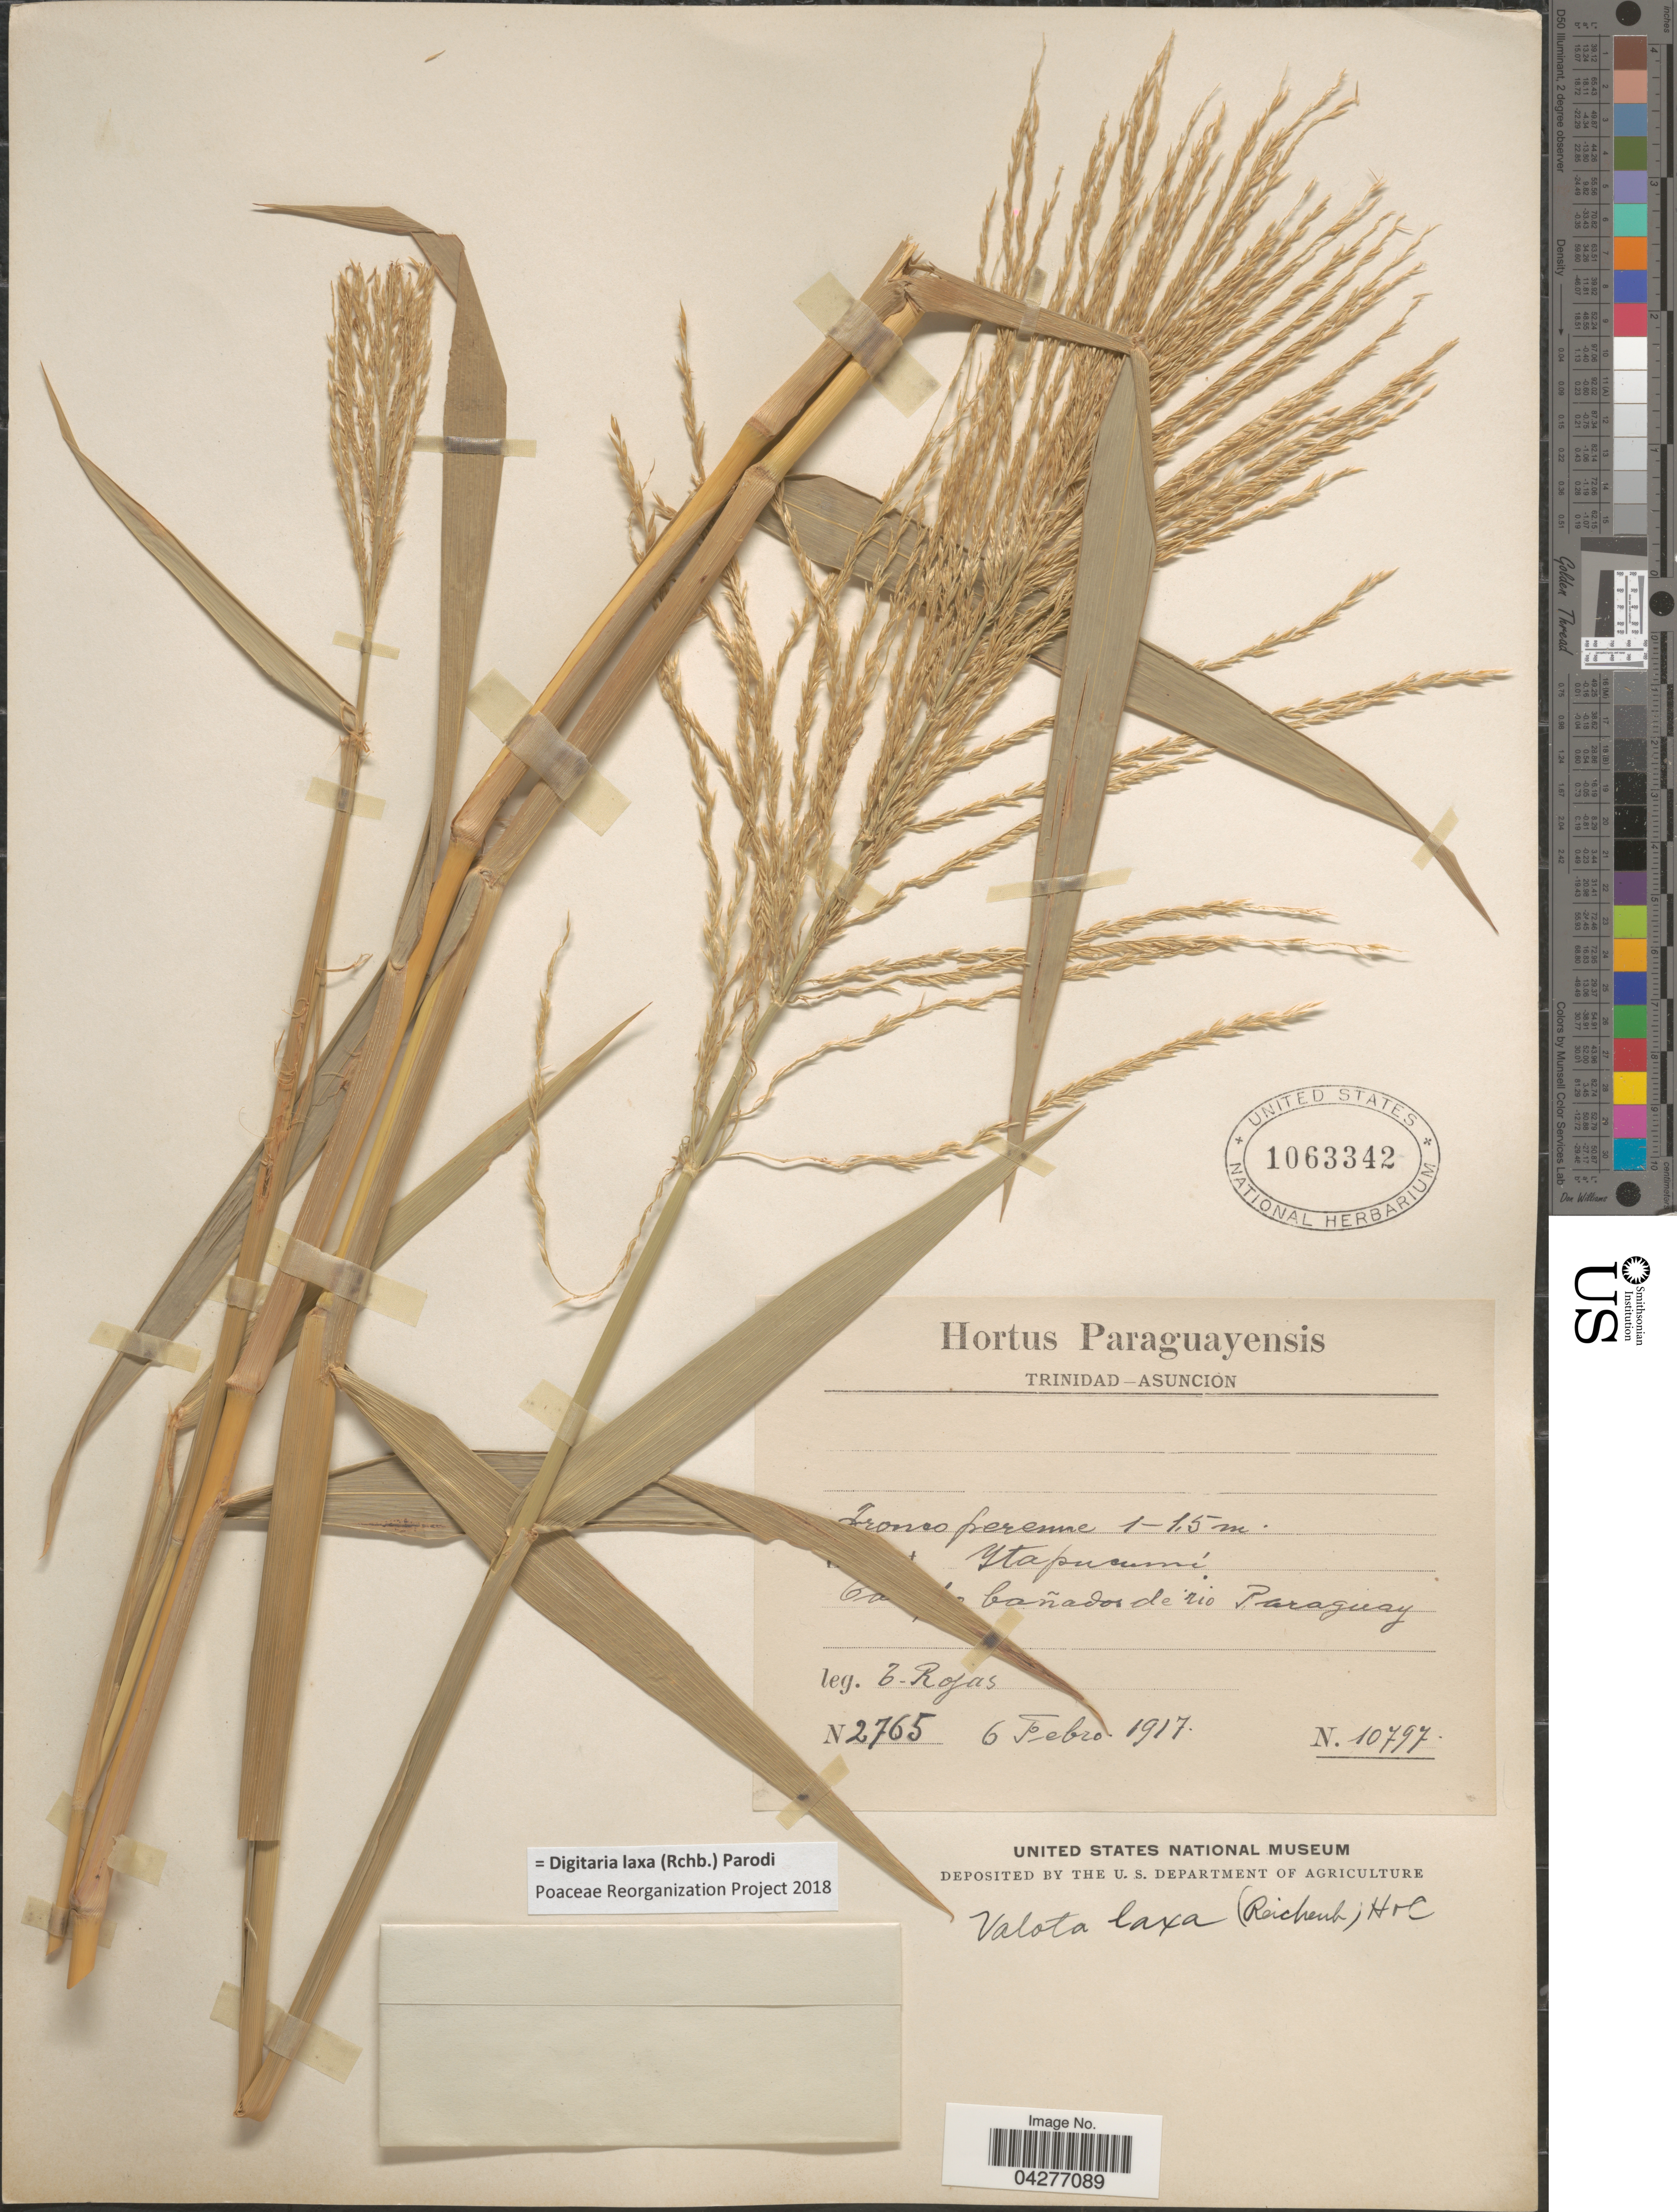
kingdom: Plantae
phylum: Tracheophyta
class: Liliopsida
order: Poales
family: Poaceae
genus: Digitaria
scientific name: Digitaria laxa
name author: (Rchb. ex A. Spreng.) Parodi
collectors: T. Rojas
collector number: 2765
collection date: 1917-02-06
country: Paraguay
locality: Ytapurumí. [illegible text] Cañados de rio Paraguay.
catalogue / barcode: US 1063342